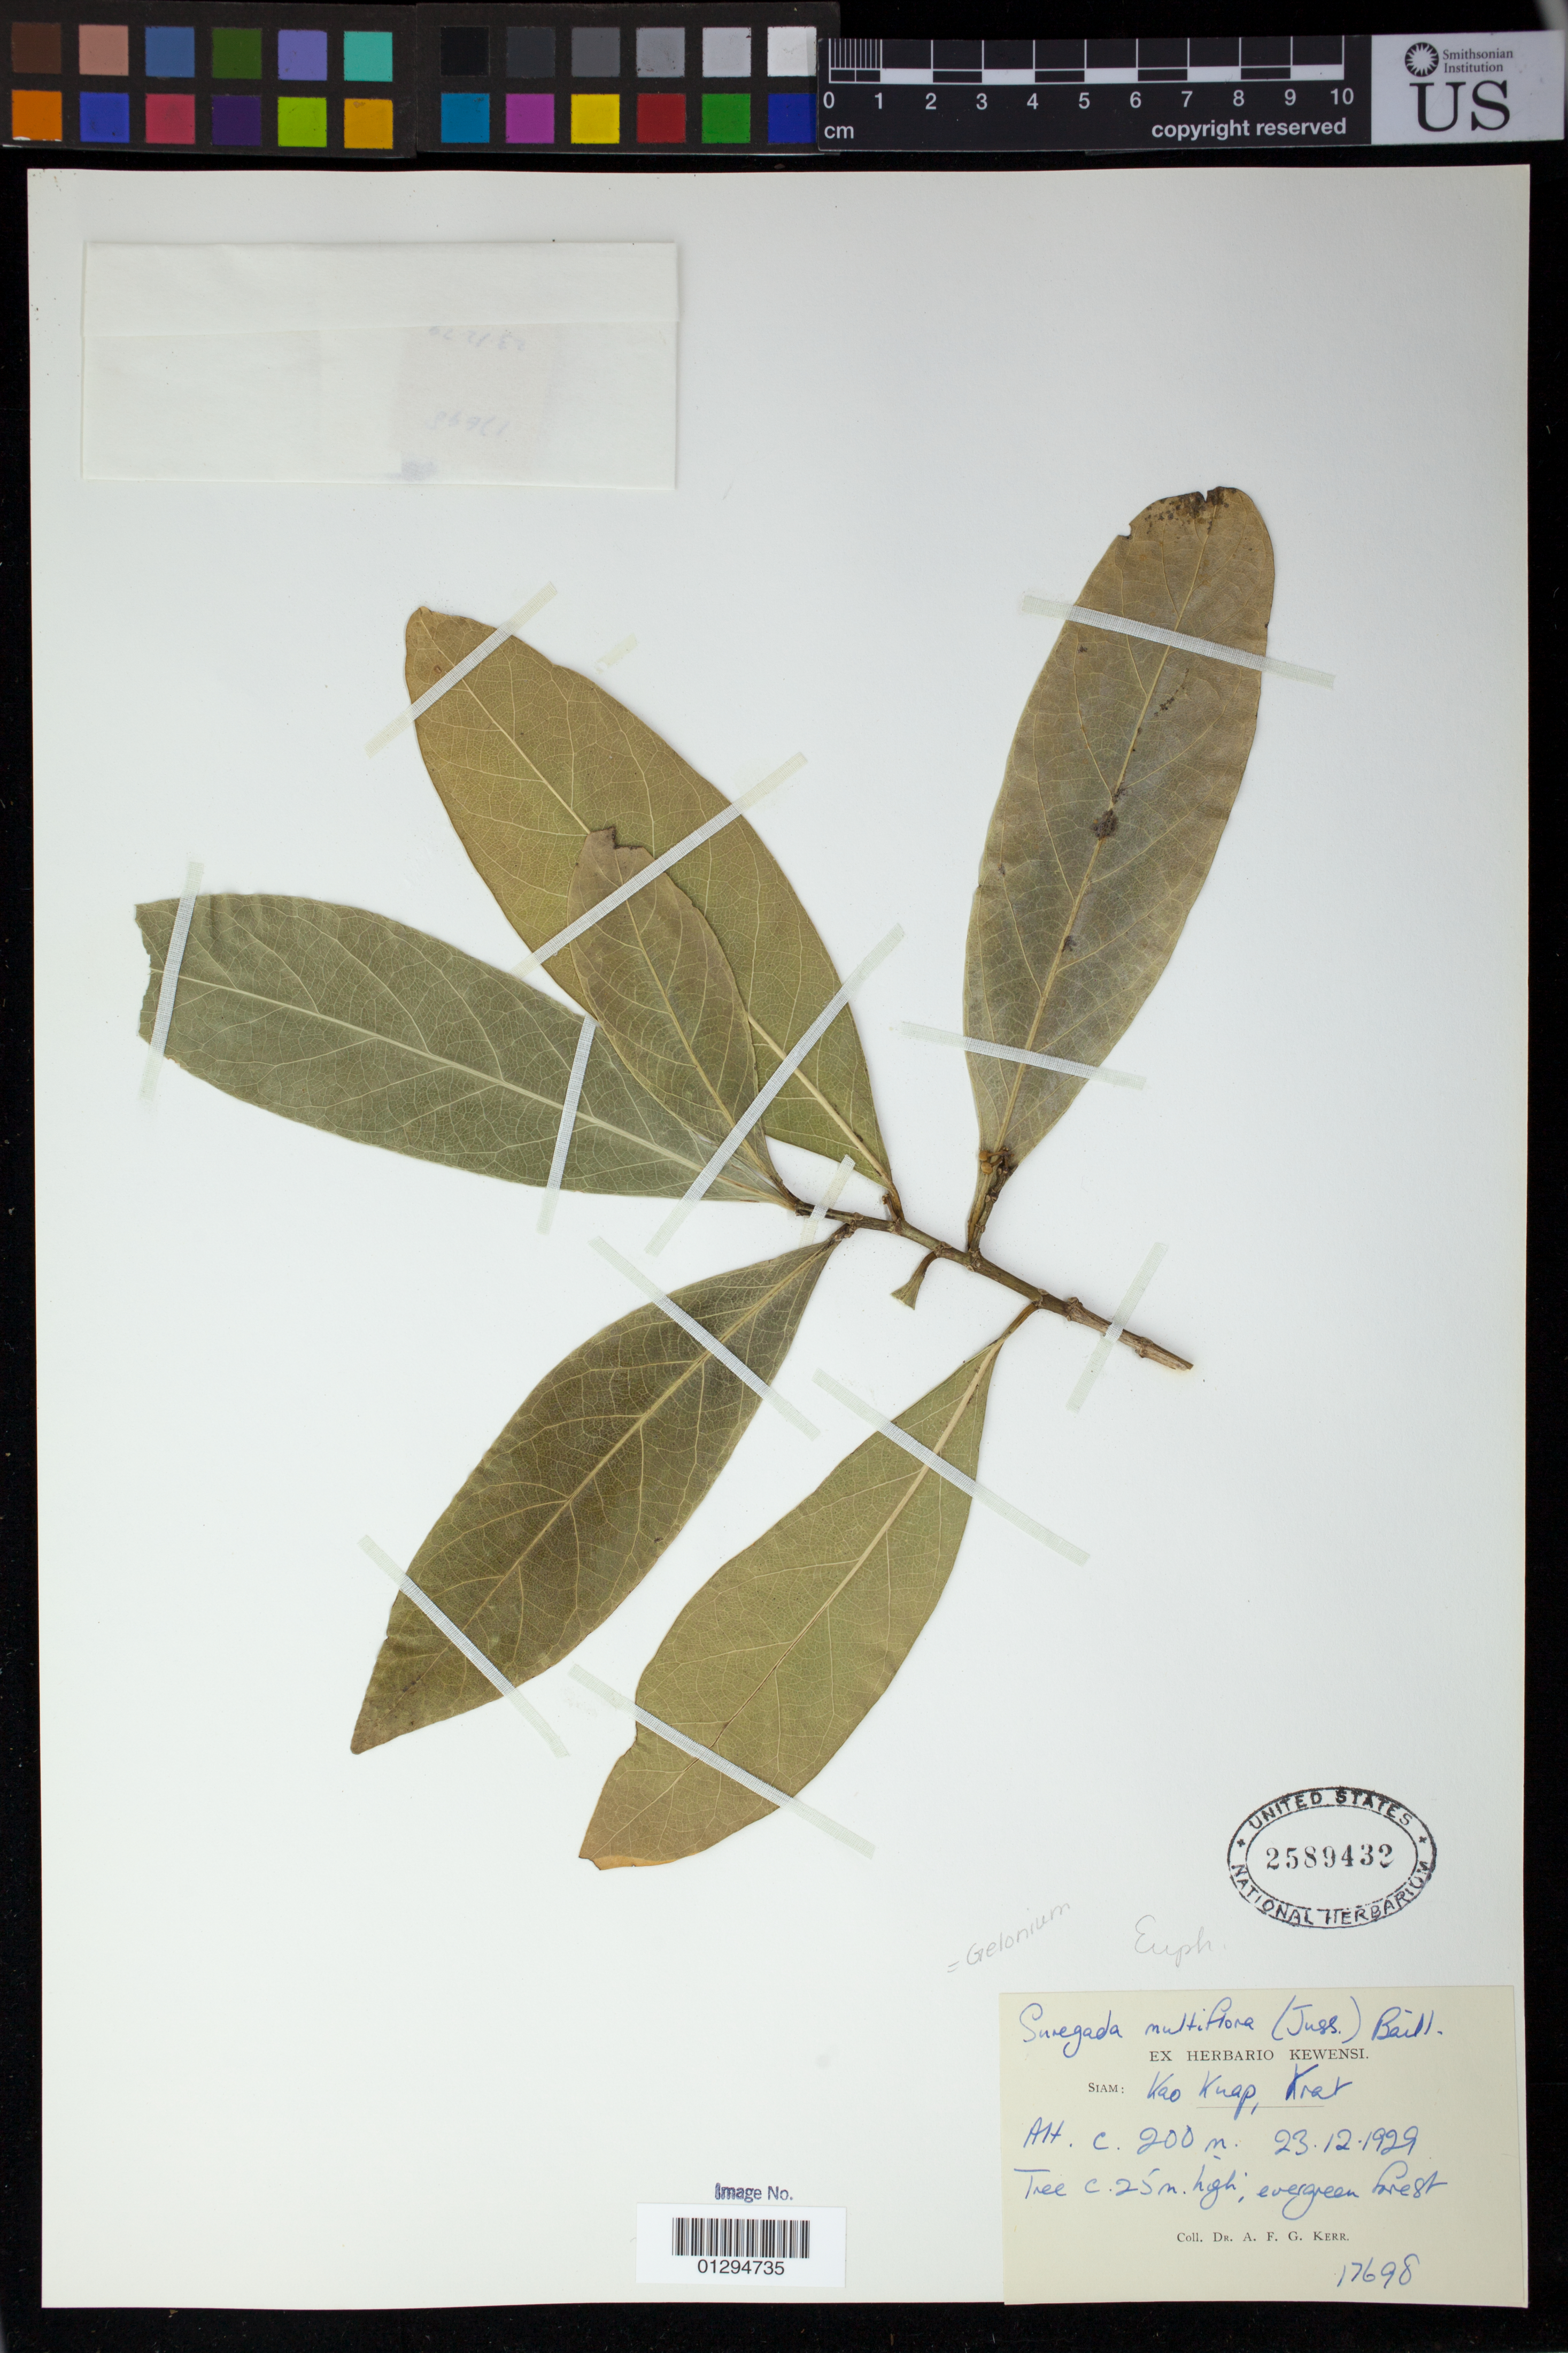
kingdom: Plantae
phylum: Tracheophyta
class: Magnoliopsida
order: Malpighiales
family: Euphorbiaceae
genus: Gelonium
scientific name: Gelonium multiflorum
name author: A. Juss.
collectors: A. F. G. Kerr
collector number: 17698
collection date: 1929-12-23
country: Thailand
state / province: Trat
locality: Kao Kuap [Khao Kuap]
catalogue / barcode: US 2589432